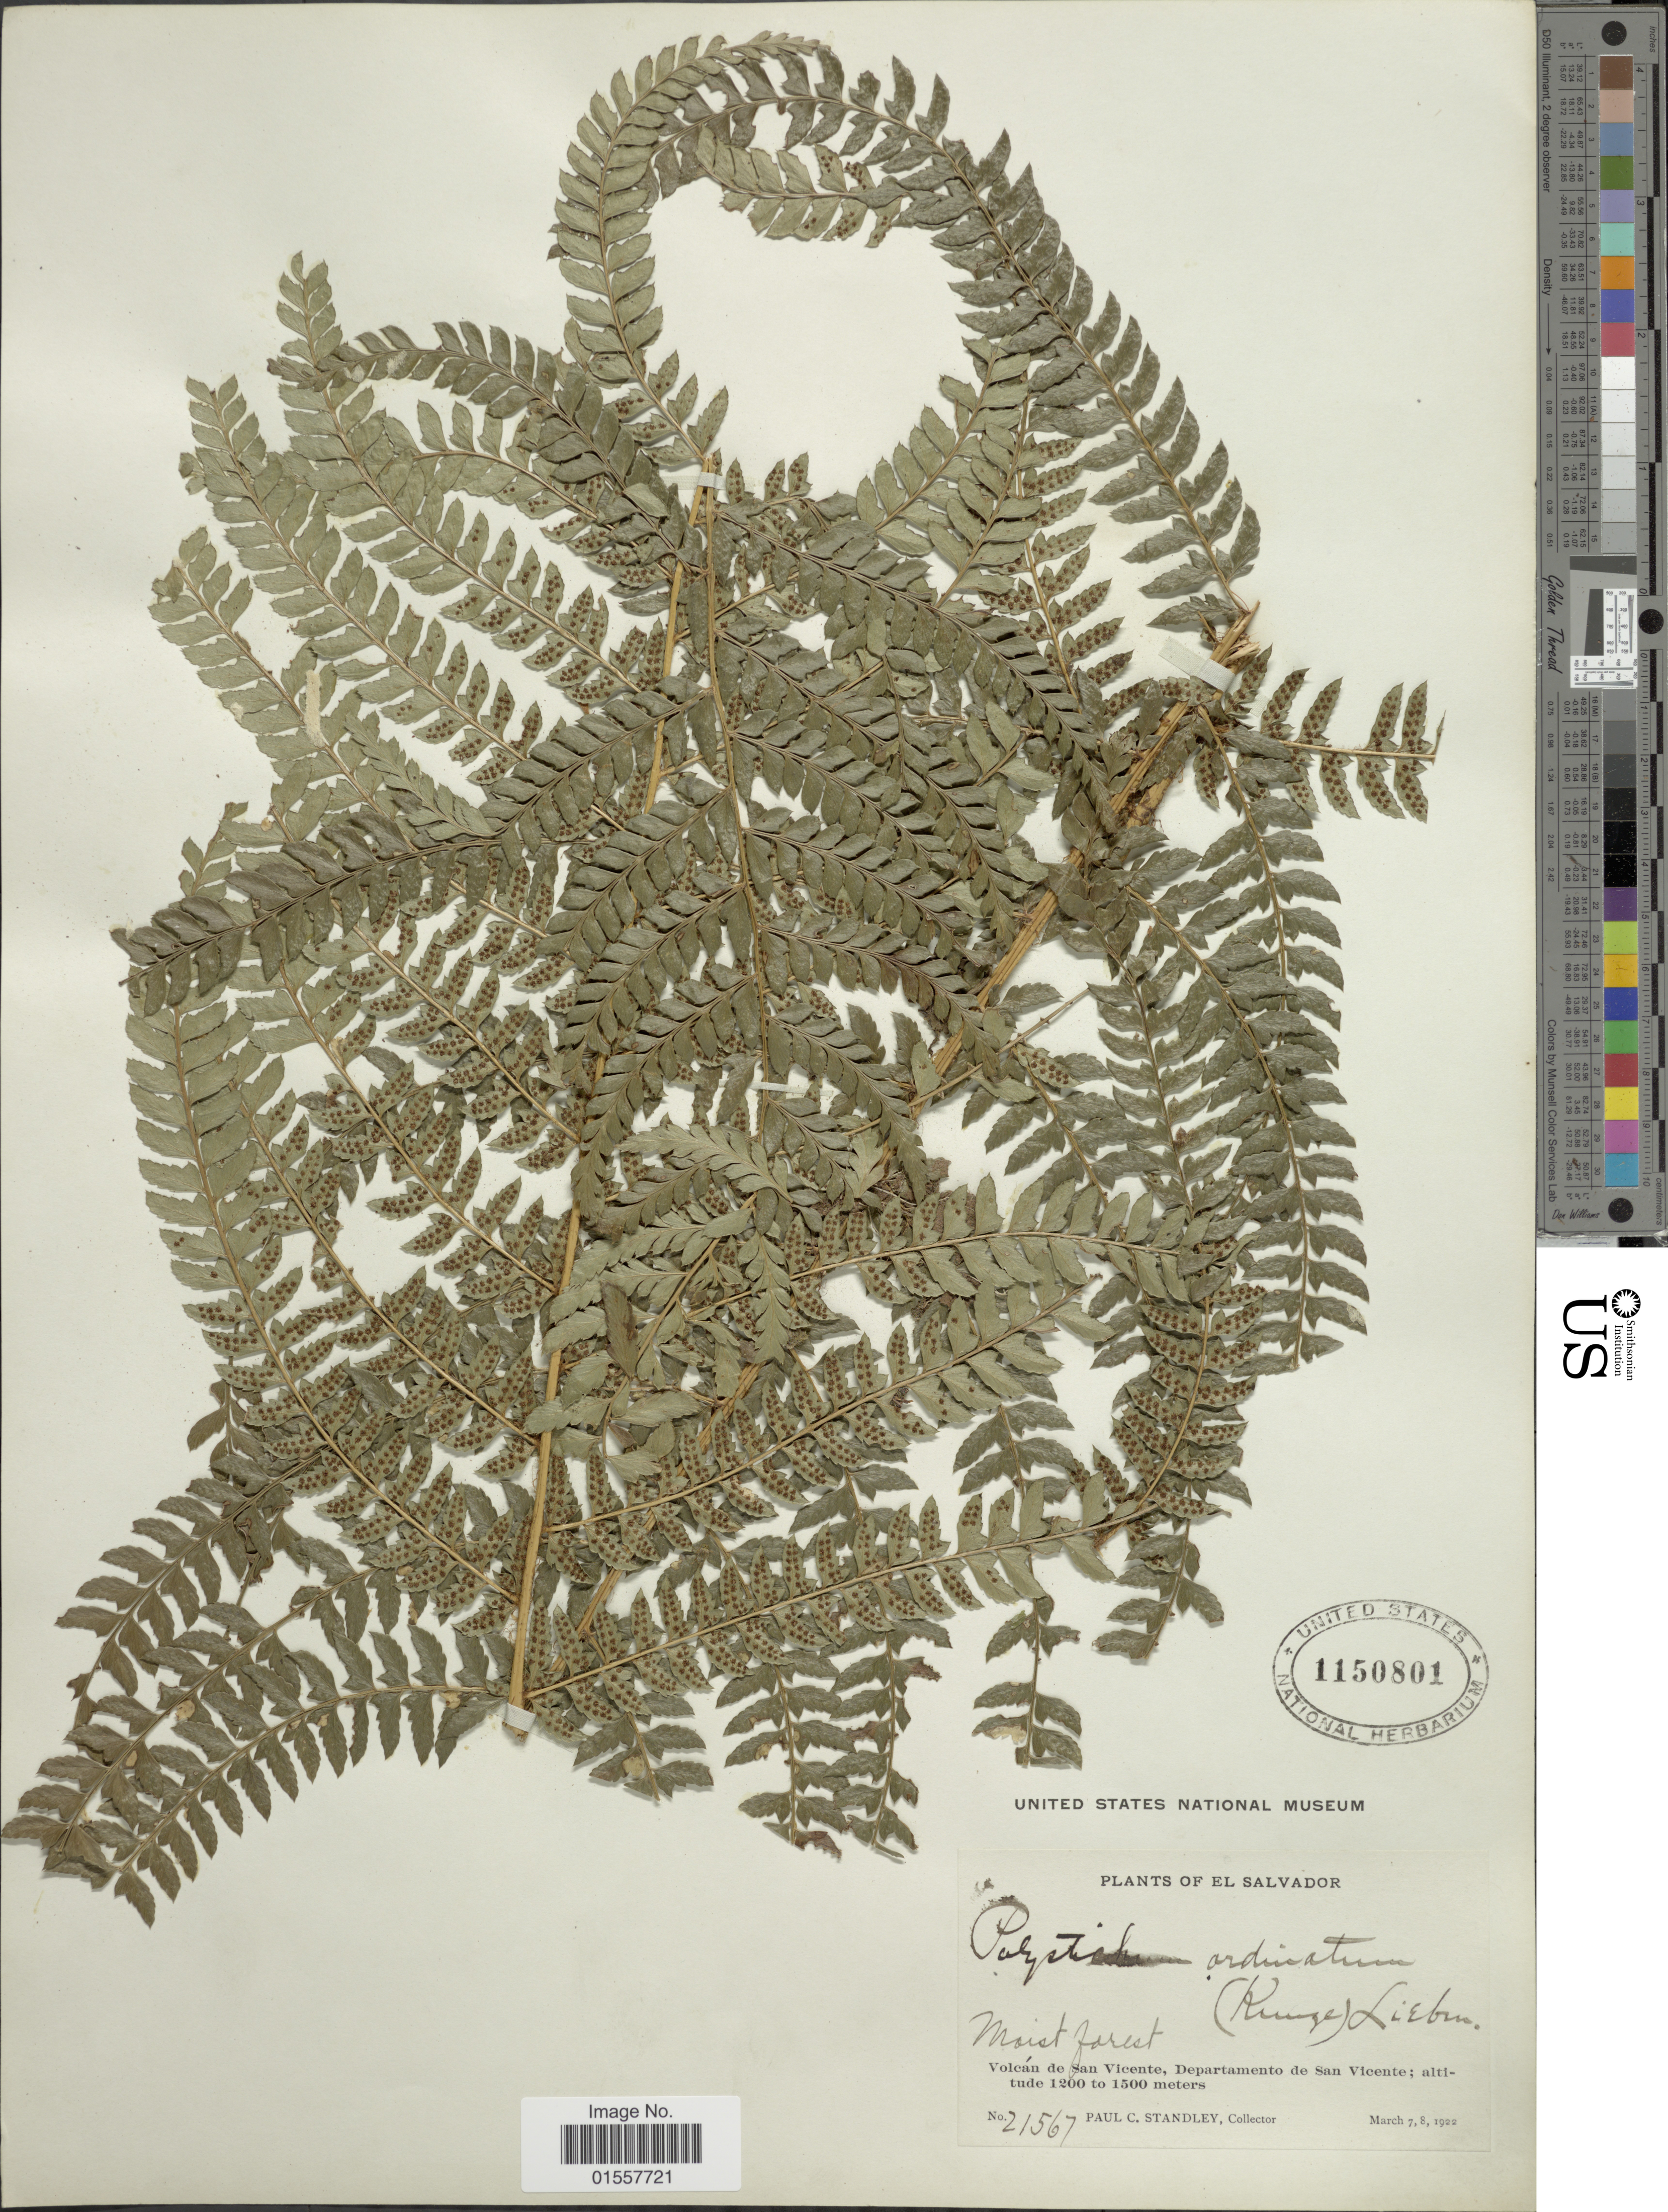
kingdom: Plantae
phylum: Tracheophyta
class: Polypodiopsida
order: Polypodiales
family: Dryopteridaceae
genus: Polystichum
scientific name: Polystichum ordinatum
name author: (Kunze) Liebm.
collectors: P. C. Standley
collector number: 21567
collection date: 1922-03-07/1922-03-08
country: El Salvador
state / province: San Vincente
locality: Volcan de San Vicente, Departamento de San Vicente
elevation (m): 1200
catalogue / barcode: US 1150801